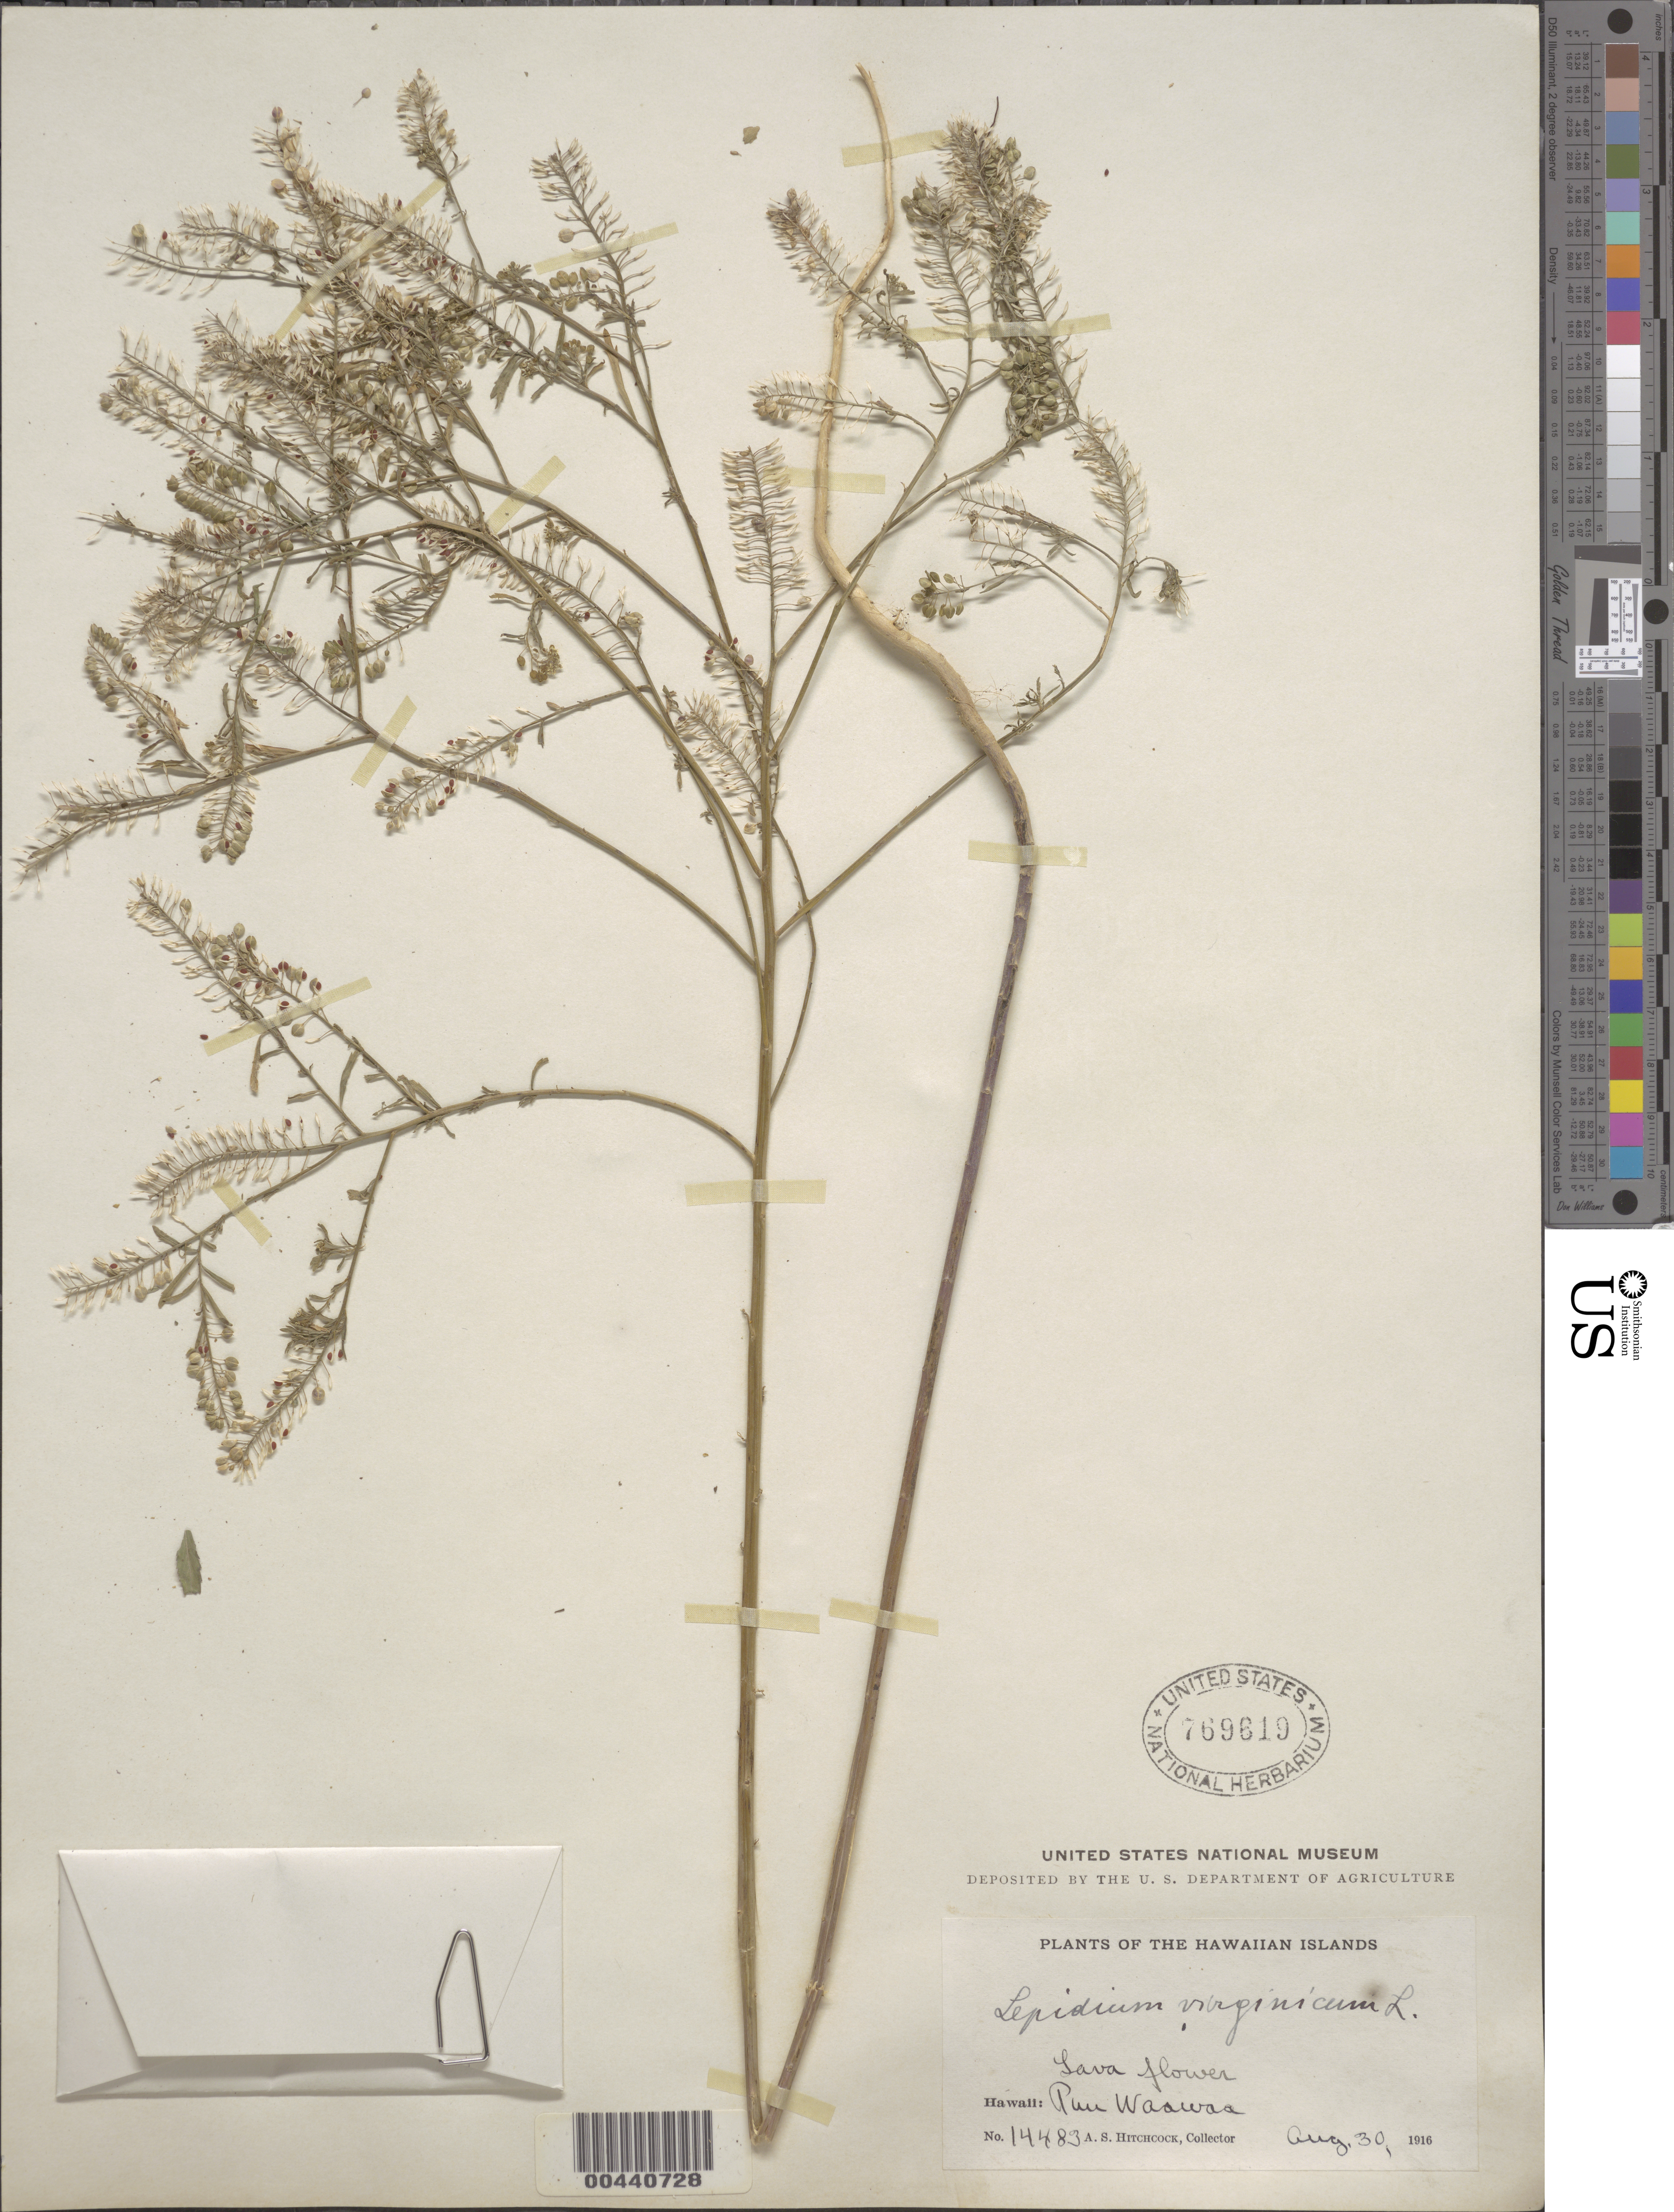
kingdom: Plantae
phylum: Tracheophyta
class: Magnoliopsida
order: Brassicales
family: Brassicaceae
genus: Lepidium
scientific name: Lepidium virginicum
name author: L.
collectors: A. S. Hitchcock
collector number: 14483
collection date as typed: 30 Aug 1916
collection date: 1916-08-30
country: United States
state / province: Hawaii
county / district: Hawaii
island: Hawaii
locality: Puu Waawaa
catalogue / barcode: US 769619